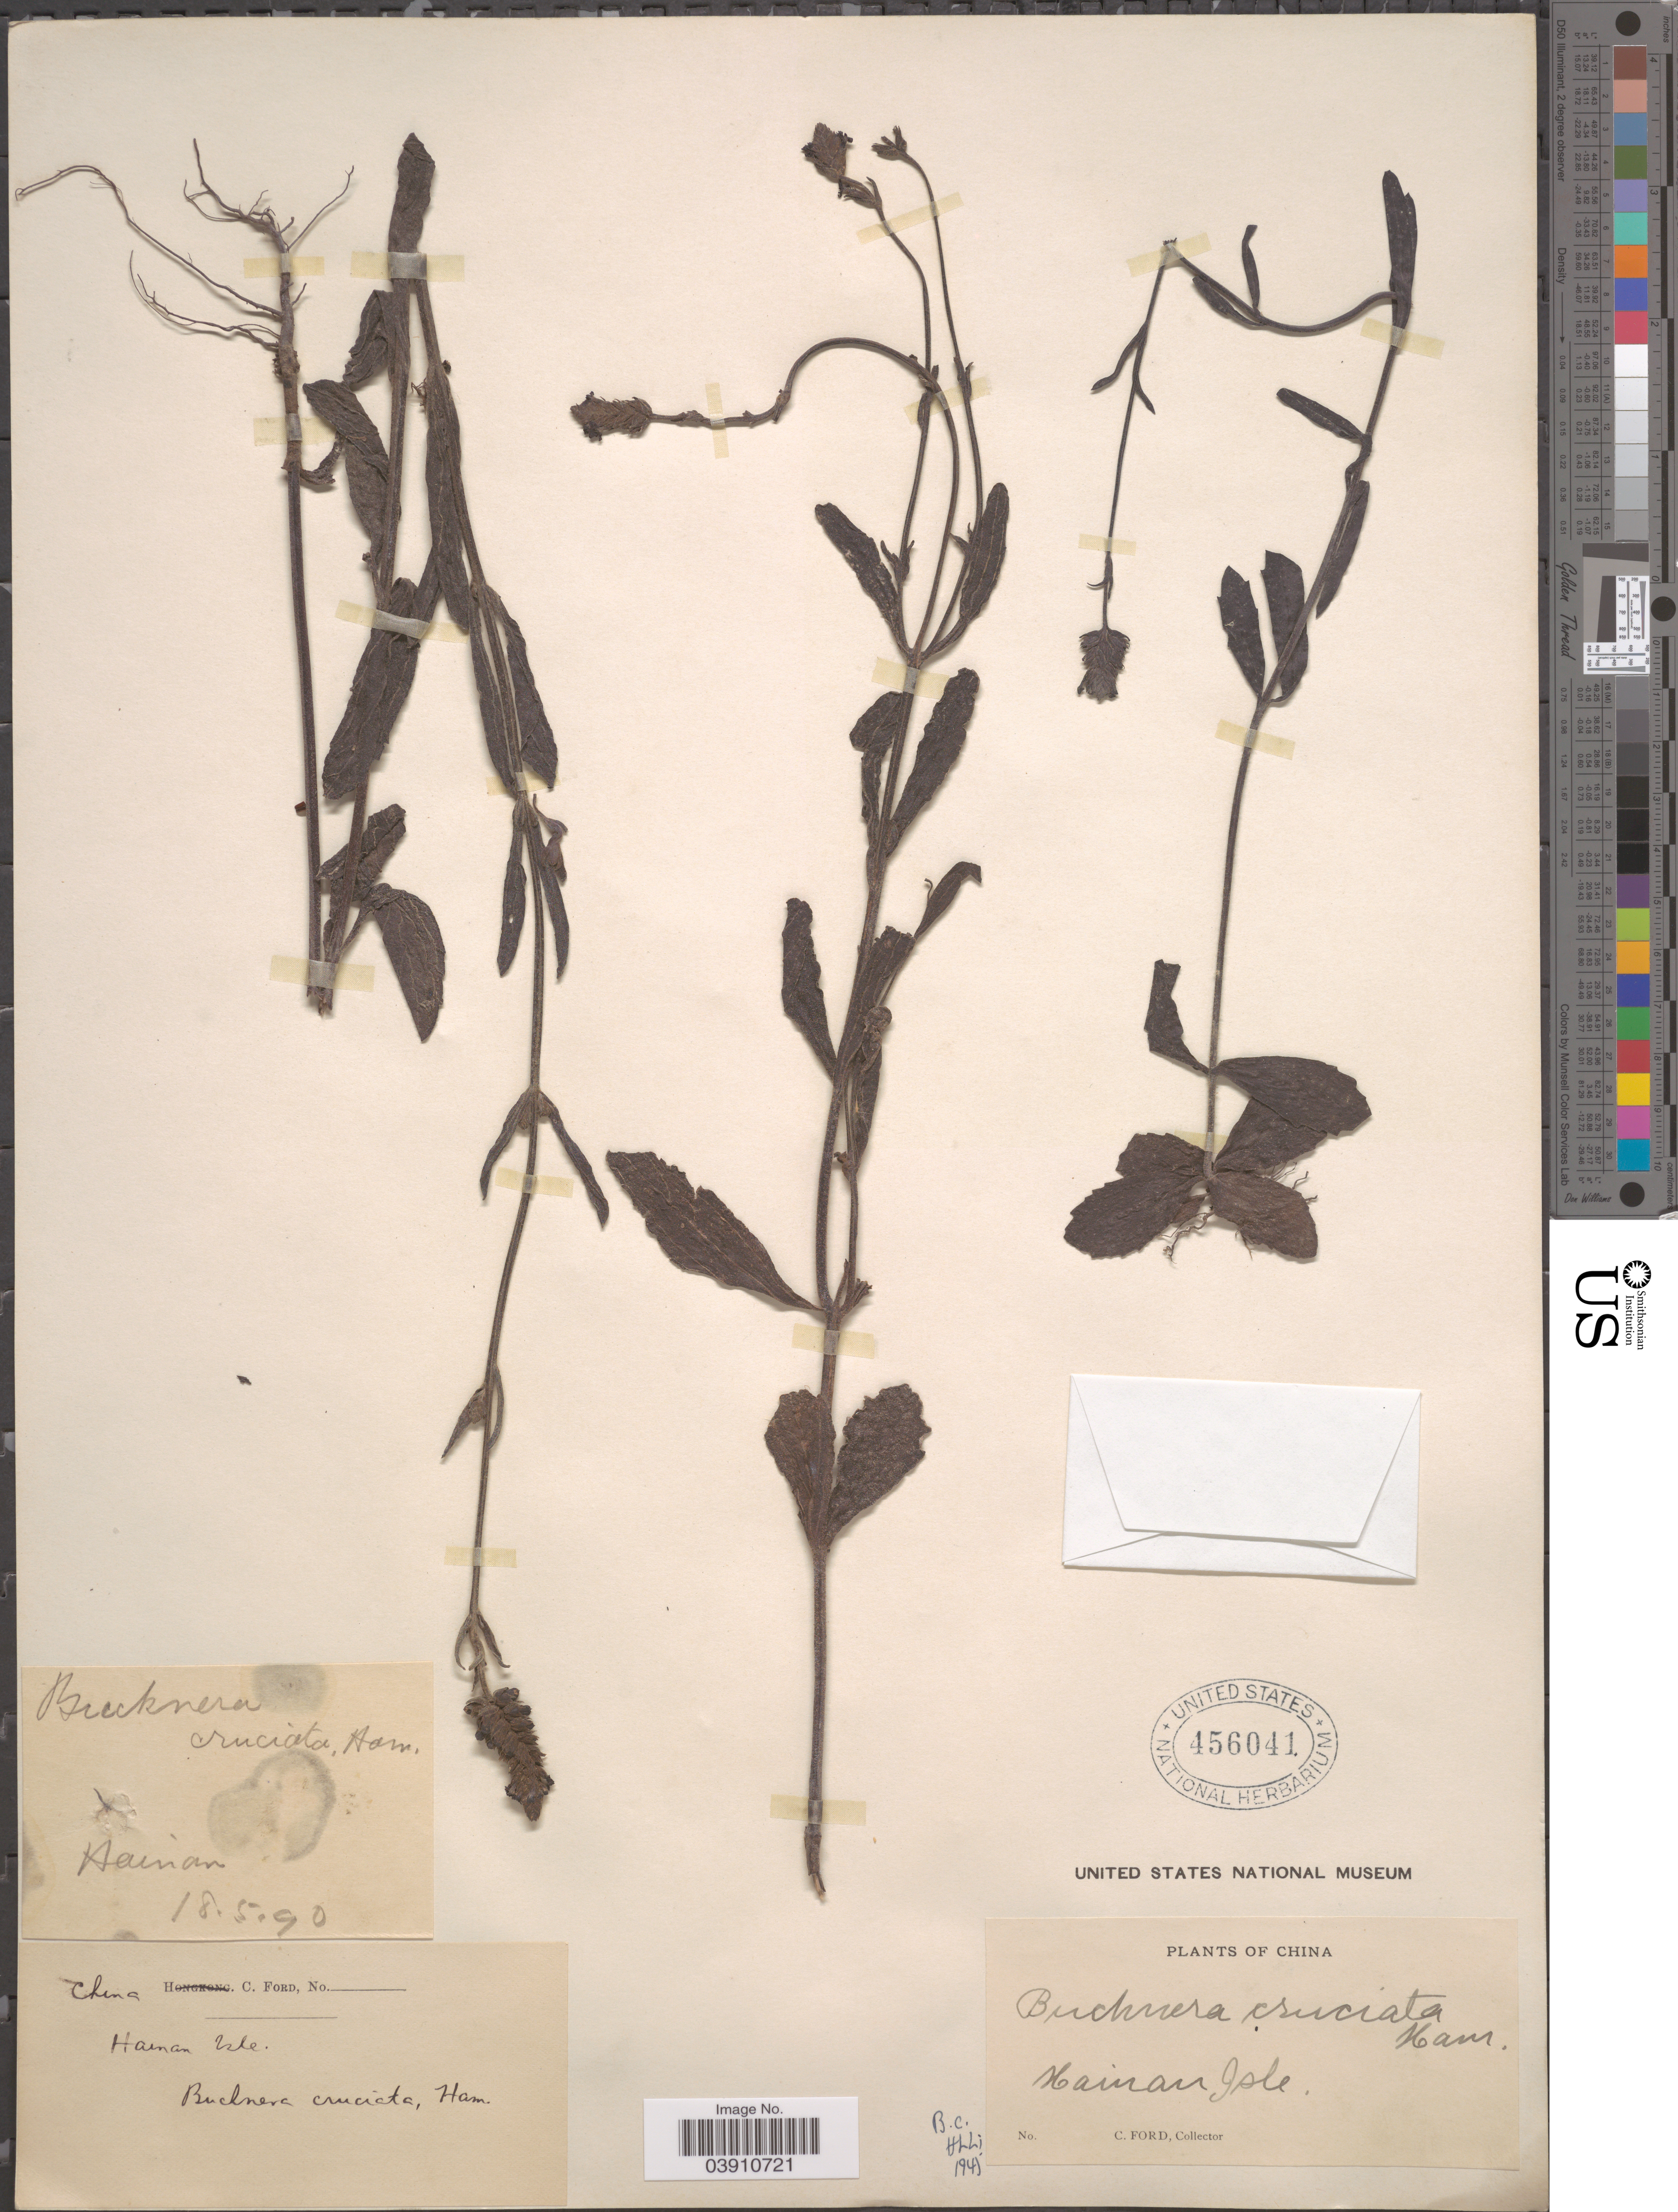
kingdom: Plantae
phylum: Tracheophyta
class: Magnoliopsida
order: Lamiales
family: Orobanchaceae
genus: Buchnera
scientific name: Buchnera cruciata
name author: Ham.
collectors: C. Ford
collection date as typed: Transcribed d/m/y: 18/5/90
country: China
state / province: Hainan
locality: Hainan Isle.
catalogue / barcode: US 456041